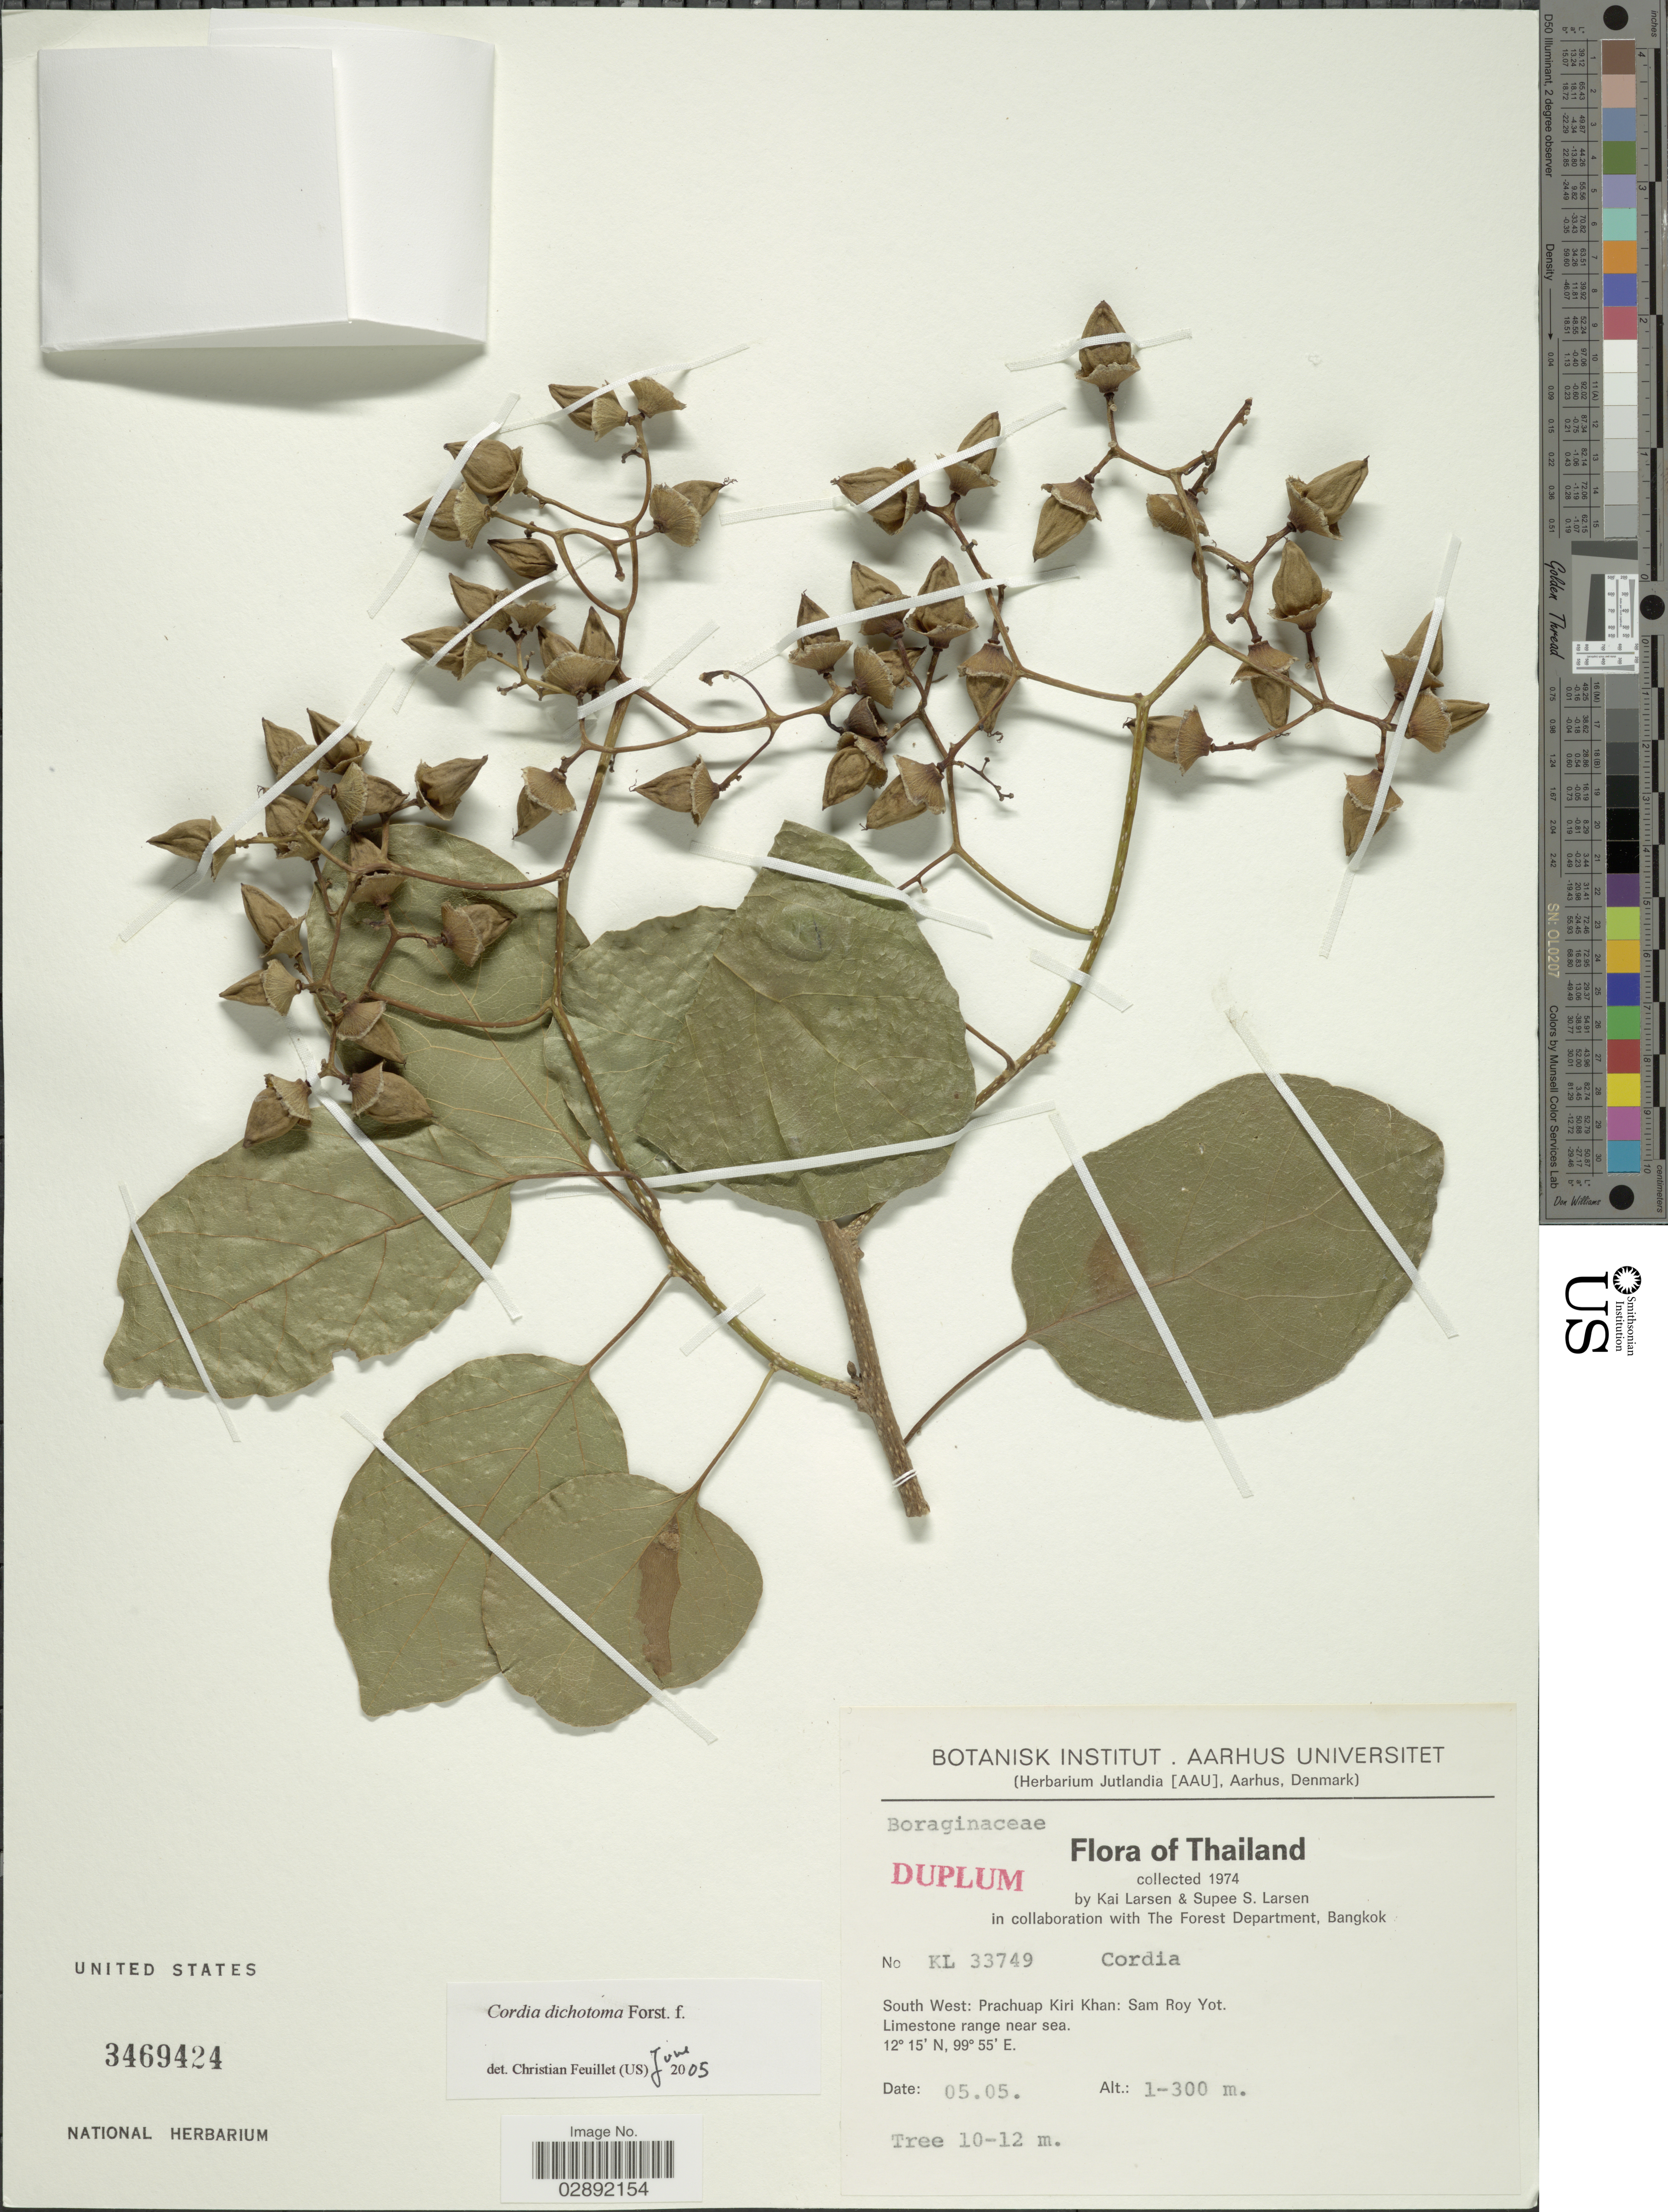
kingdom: Plantae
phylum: Tracheophyta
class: Magnoliopsida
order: Boraginales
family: Cordiaceae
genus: Cordia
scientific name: Cordia dichotoma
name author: G. Forst.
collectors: K. Larsen & S. Larsen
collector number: KL33749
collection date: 1974-05-05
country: Thailand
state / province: Prachuap Khiri Khan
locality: South West: Sam Roy Yot.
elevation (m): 100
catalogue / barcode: US 3469424